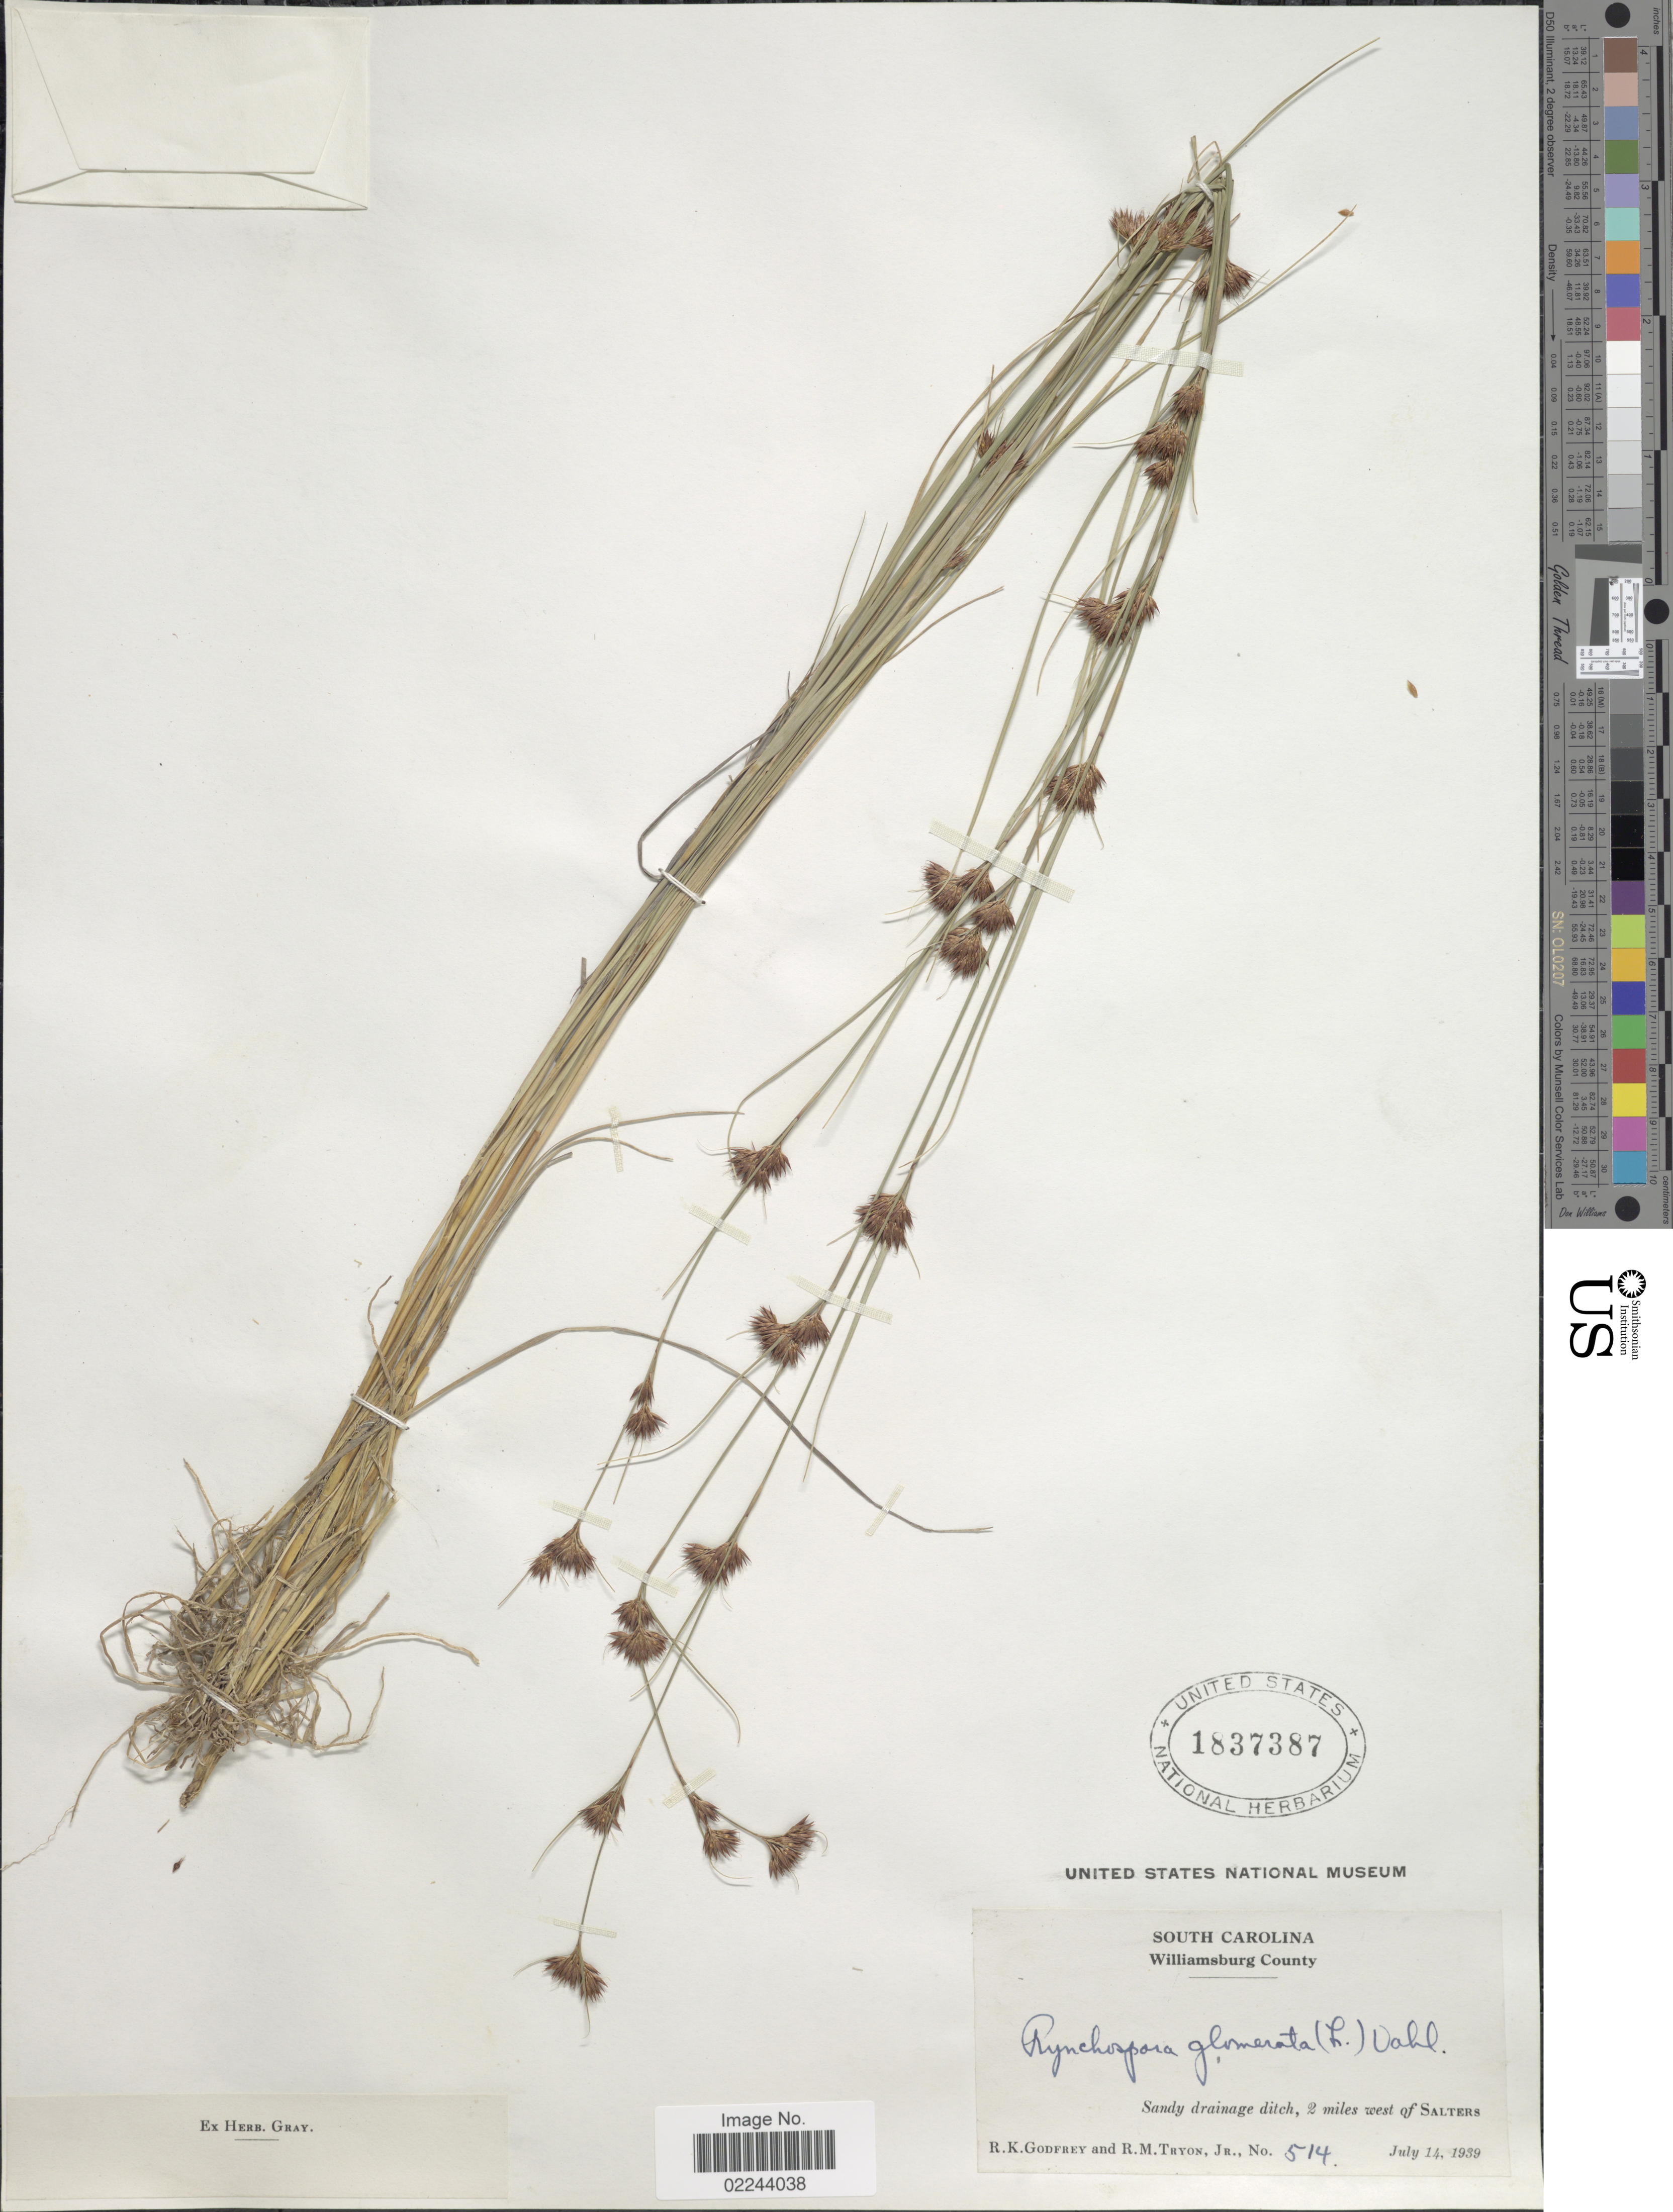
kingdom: Plantae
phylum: Tracheophyta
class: Liliopsida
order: Poales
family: Cyperaceae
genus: Rhynchospora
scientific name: Rhynchospora chalarocephala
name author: Fernald & Gale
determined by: Naczi, R. F. C.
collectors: R. K. Godfrey & R. M. Tryon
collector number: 514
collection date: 1939-07-14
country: United States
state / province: South Carolina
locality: Williamsburg County, 2 miles west of Salters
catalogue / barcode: US 1837387